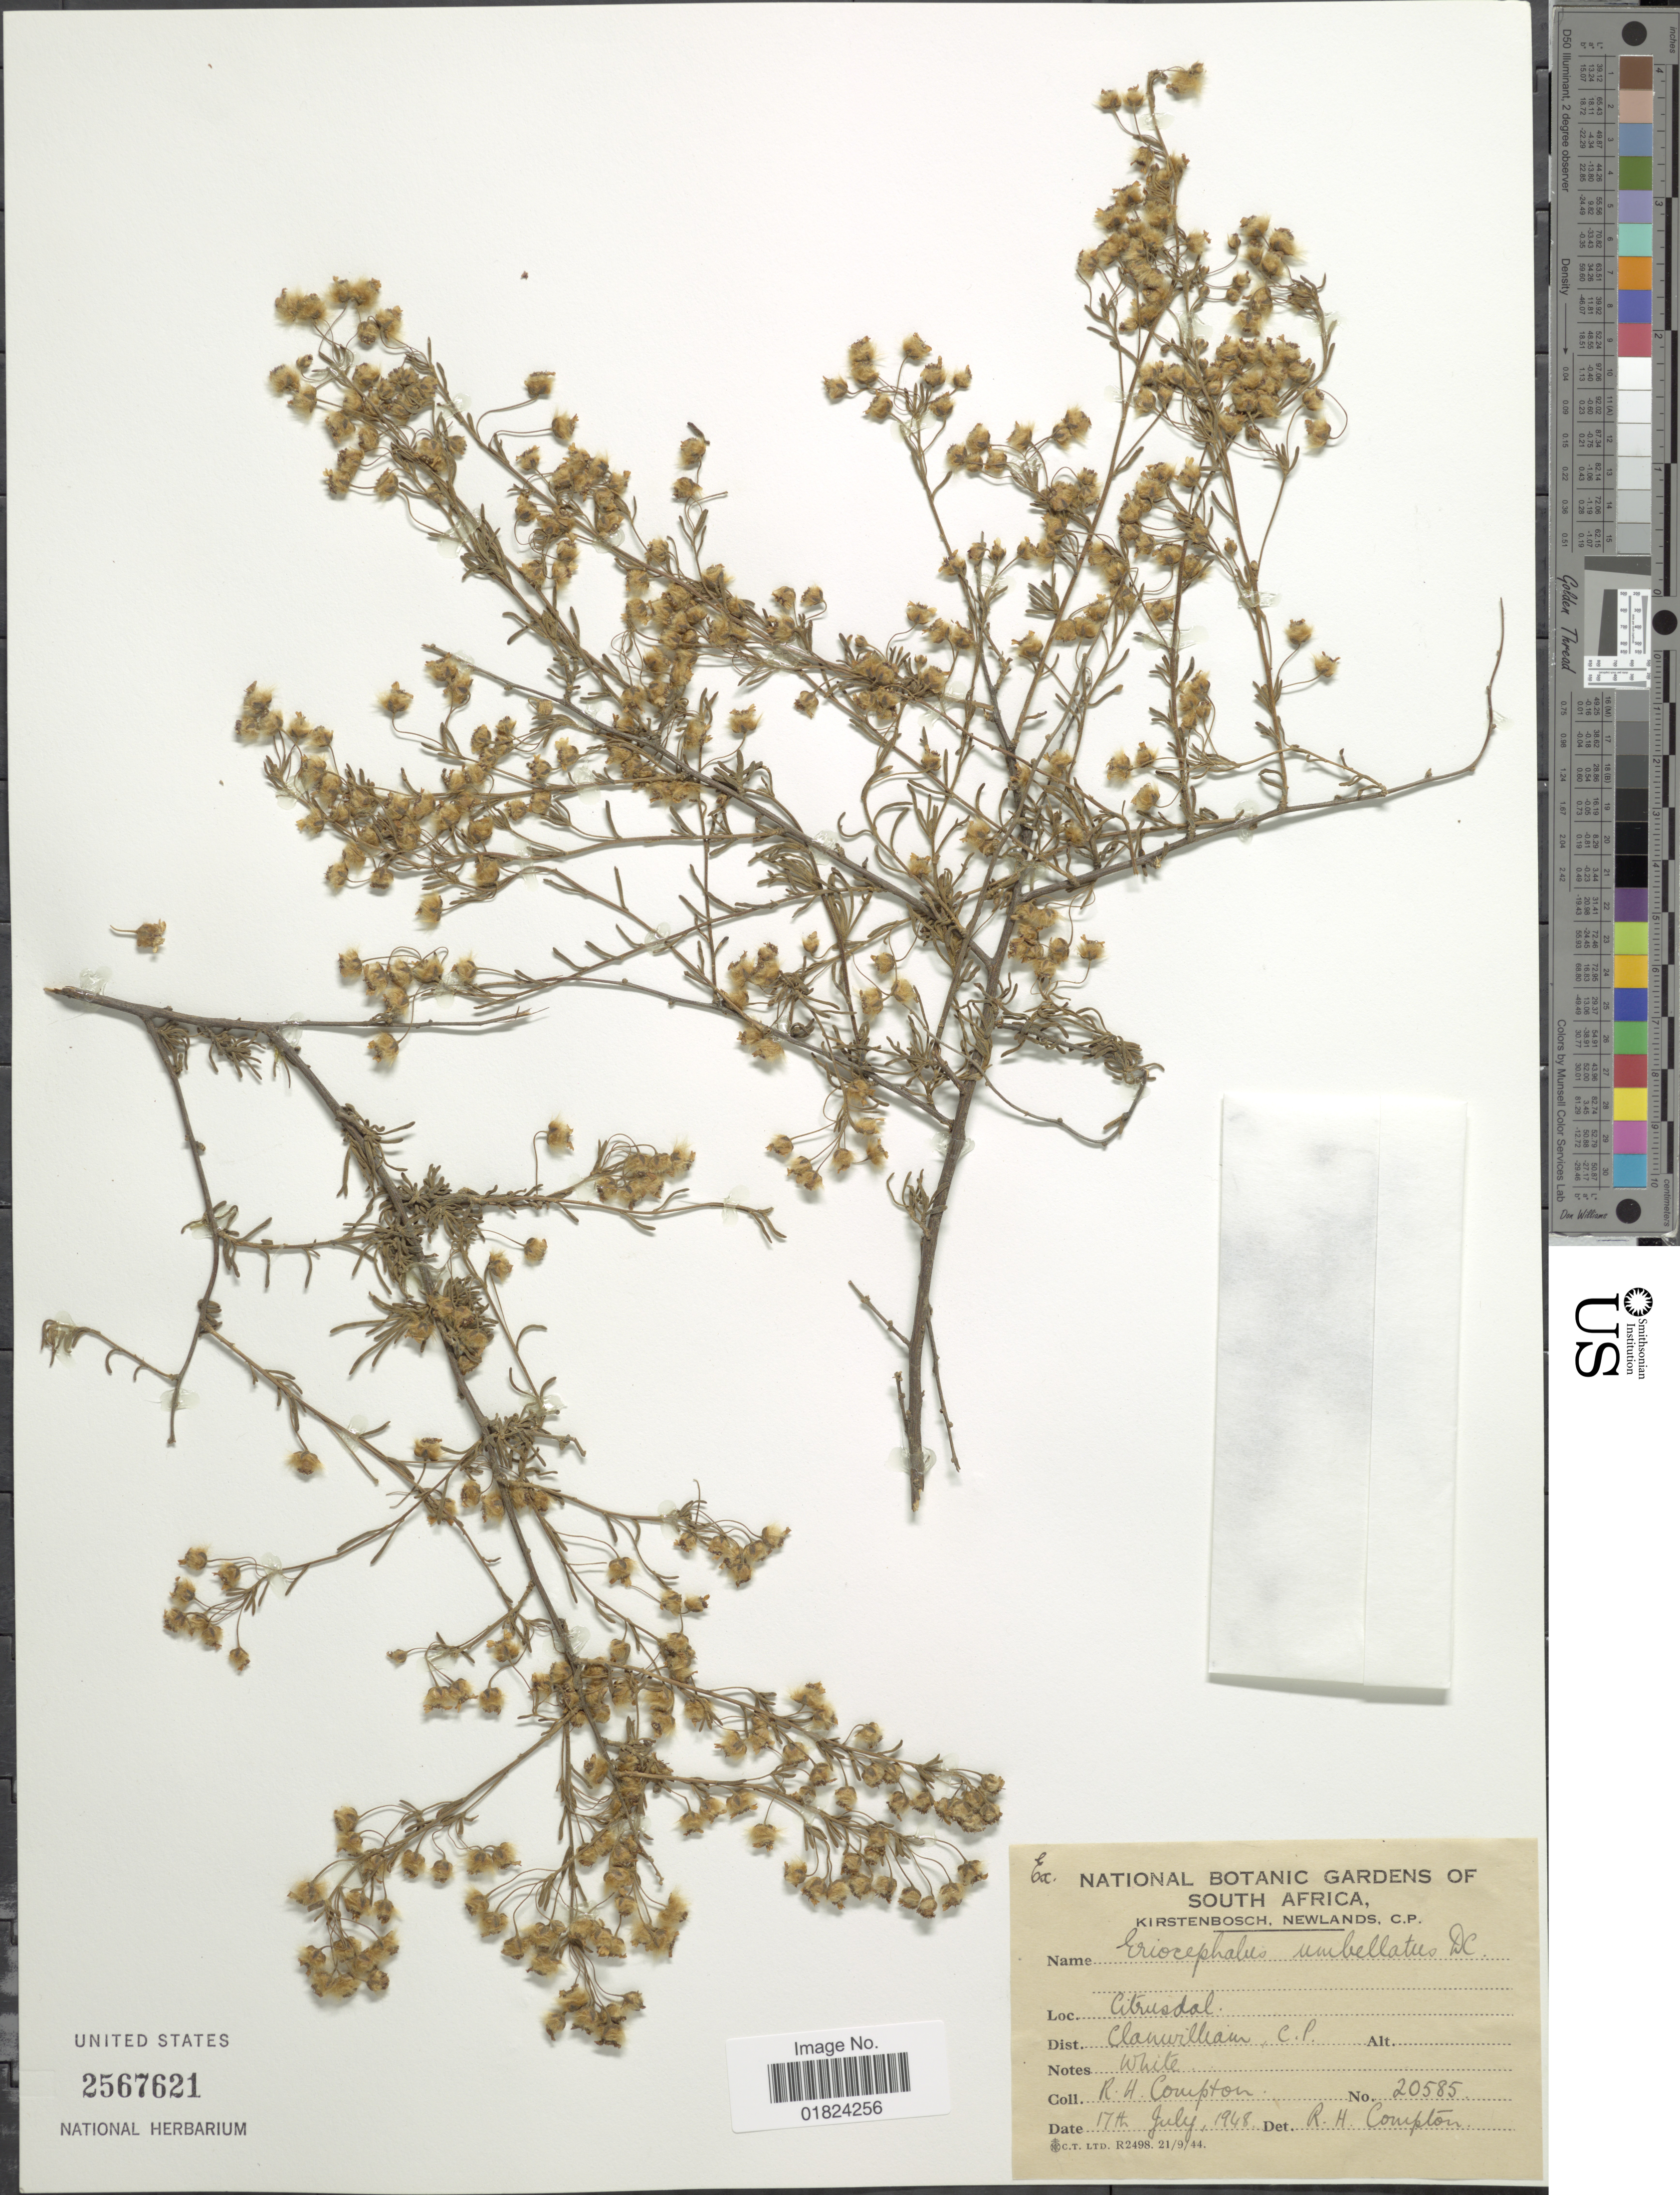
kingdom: Plantae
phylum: Tracheophyta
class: Magnoliopsida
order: Asterales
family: Asteraceae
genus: Eriocephalus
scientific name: Eriocephalus aromaticus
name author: C.A. Sm.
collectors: R. H. Compton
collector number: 20585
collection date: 1948-07-17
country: South Africa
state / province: Western Cape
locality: Citrusdal, Dist. Clanwilliam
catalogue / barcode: US 2567621